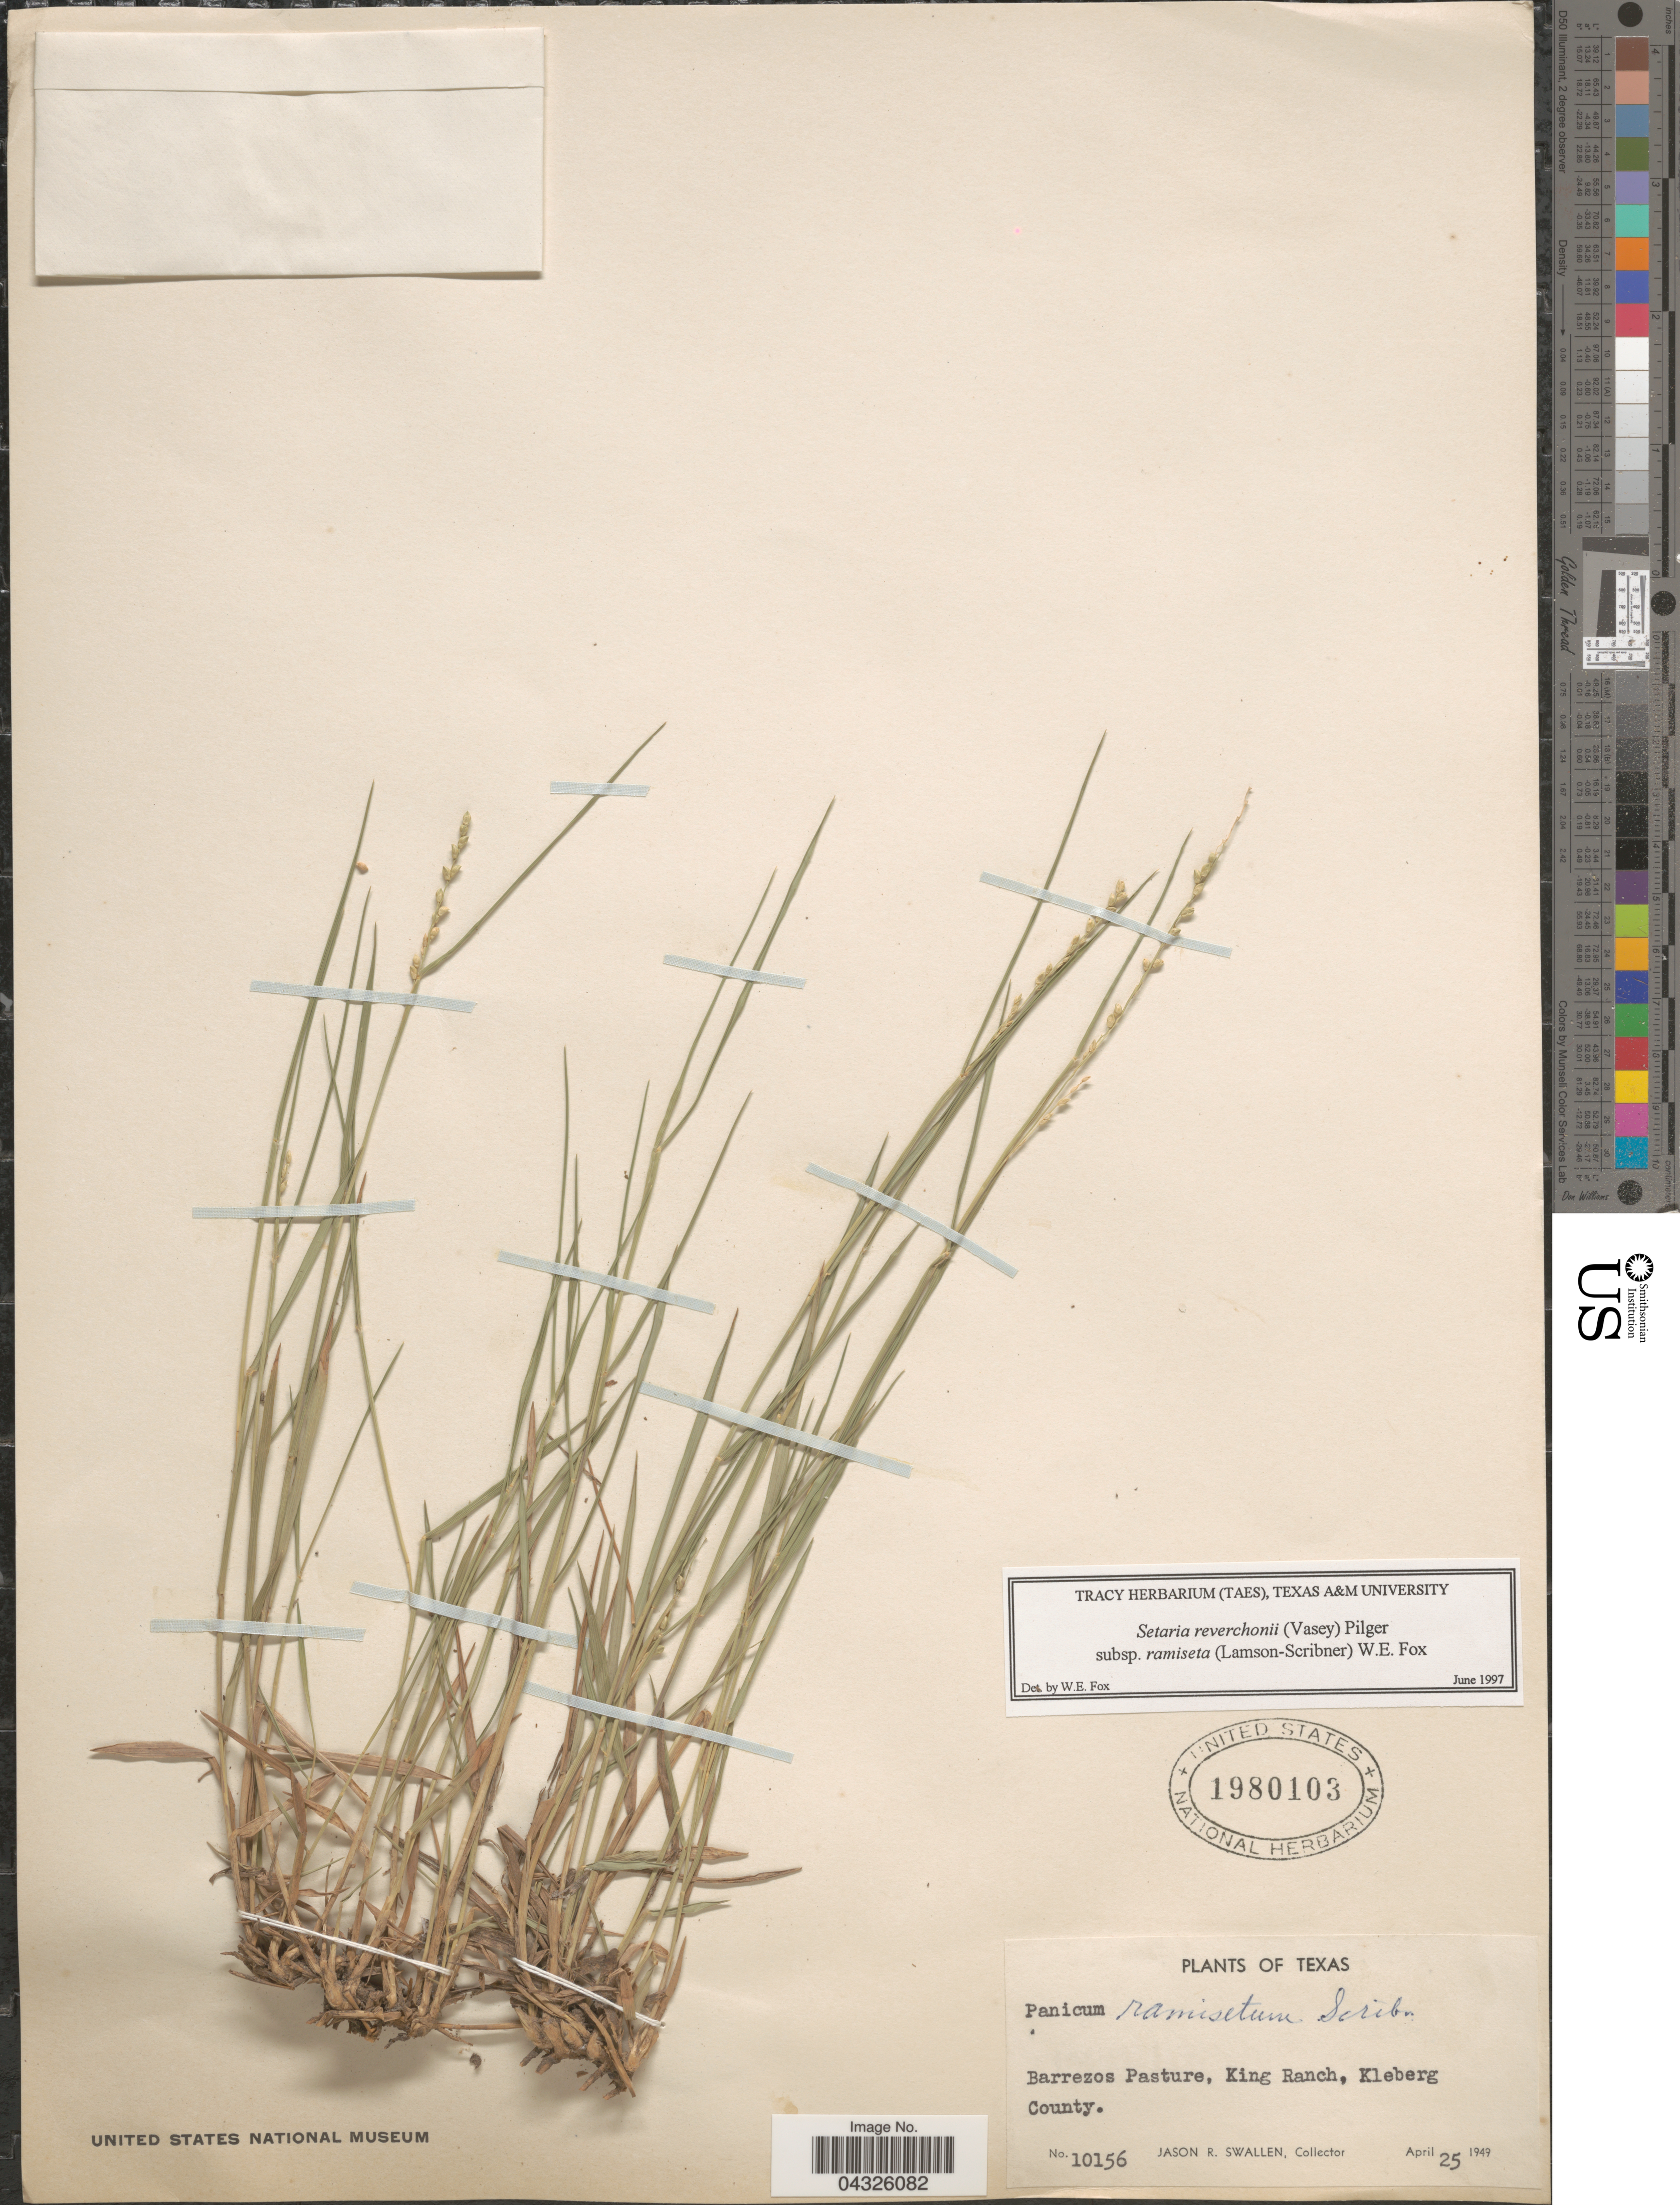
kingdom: Plantae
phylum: Tracheophyta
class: Liliopsida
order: Poales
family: Poaceae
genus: Setaria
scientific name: Setaria reverchonii subsp. ramiseta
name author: (Scribn.) W.E. Fox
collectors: J. R. Swallen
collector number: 10156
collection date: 1949-04-25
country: United States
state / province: Texas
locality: Barrezos Pasture, King Ranch, Kleberg County.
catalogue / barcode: US 1980103